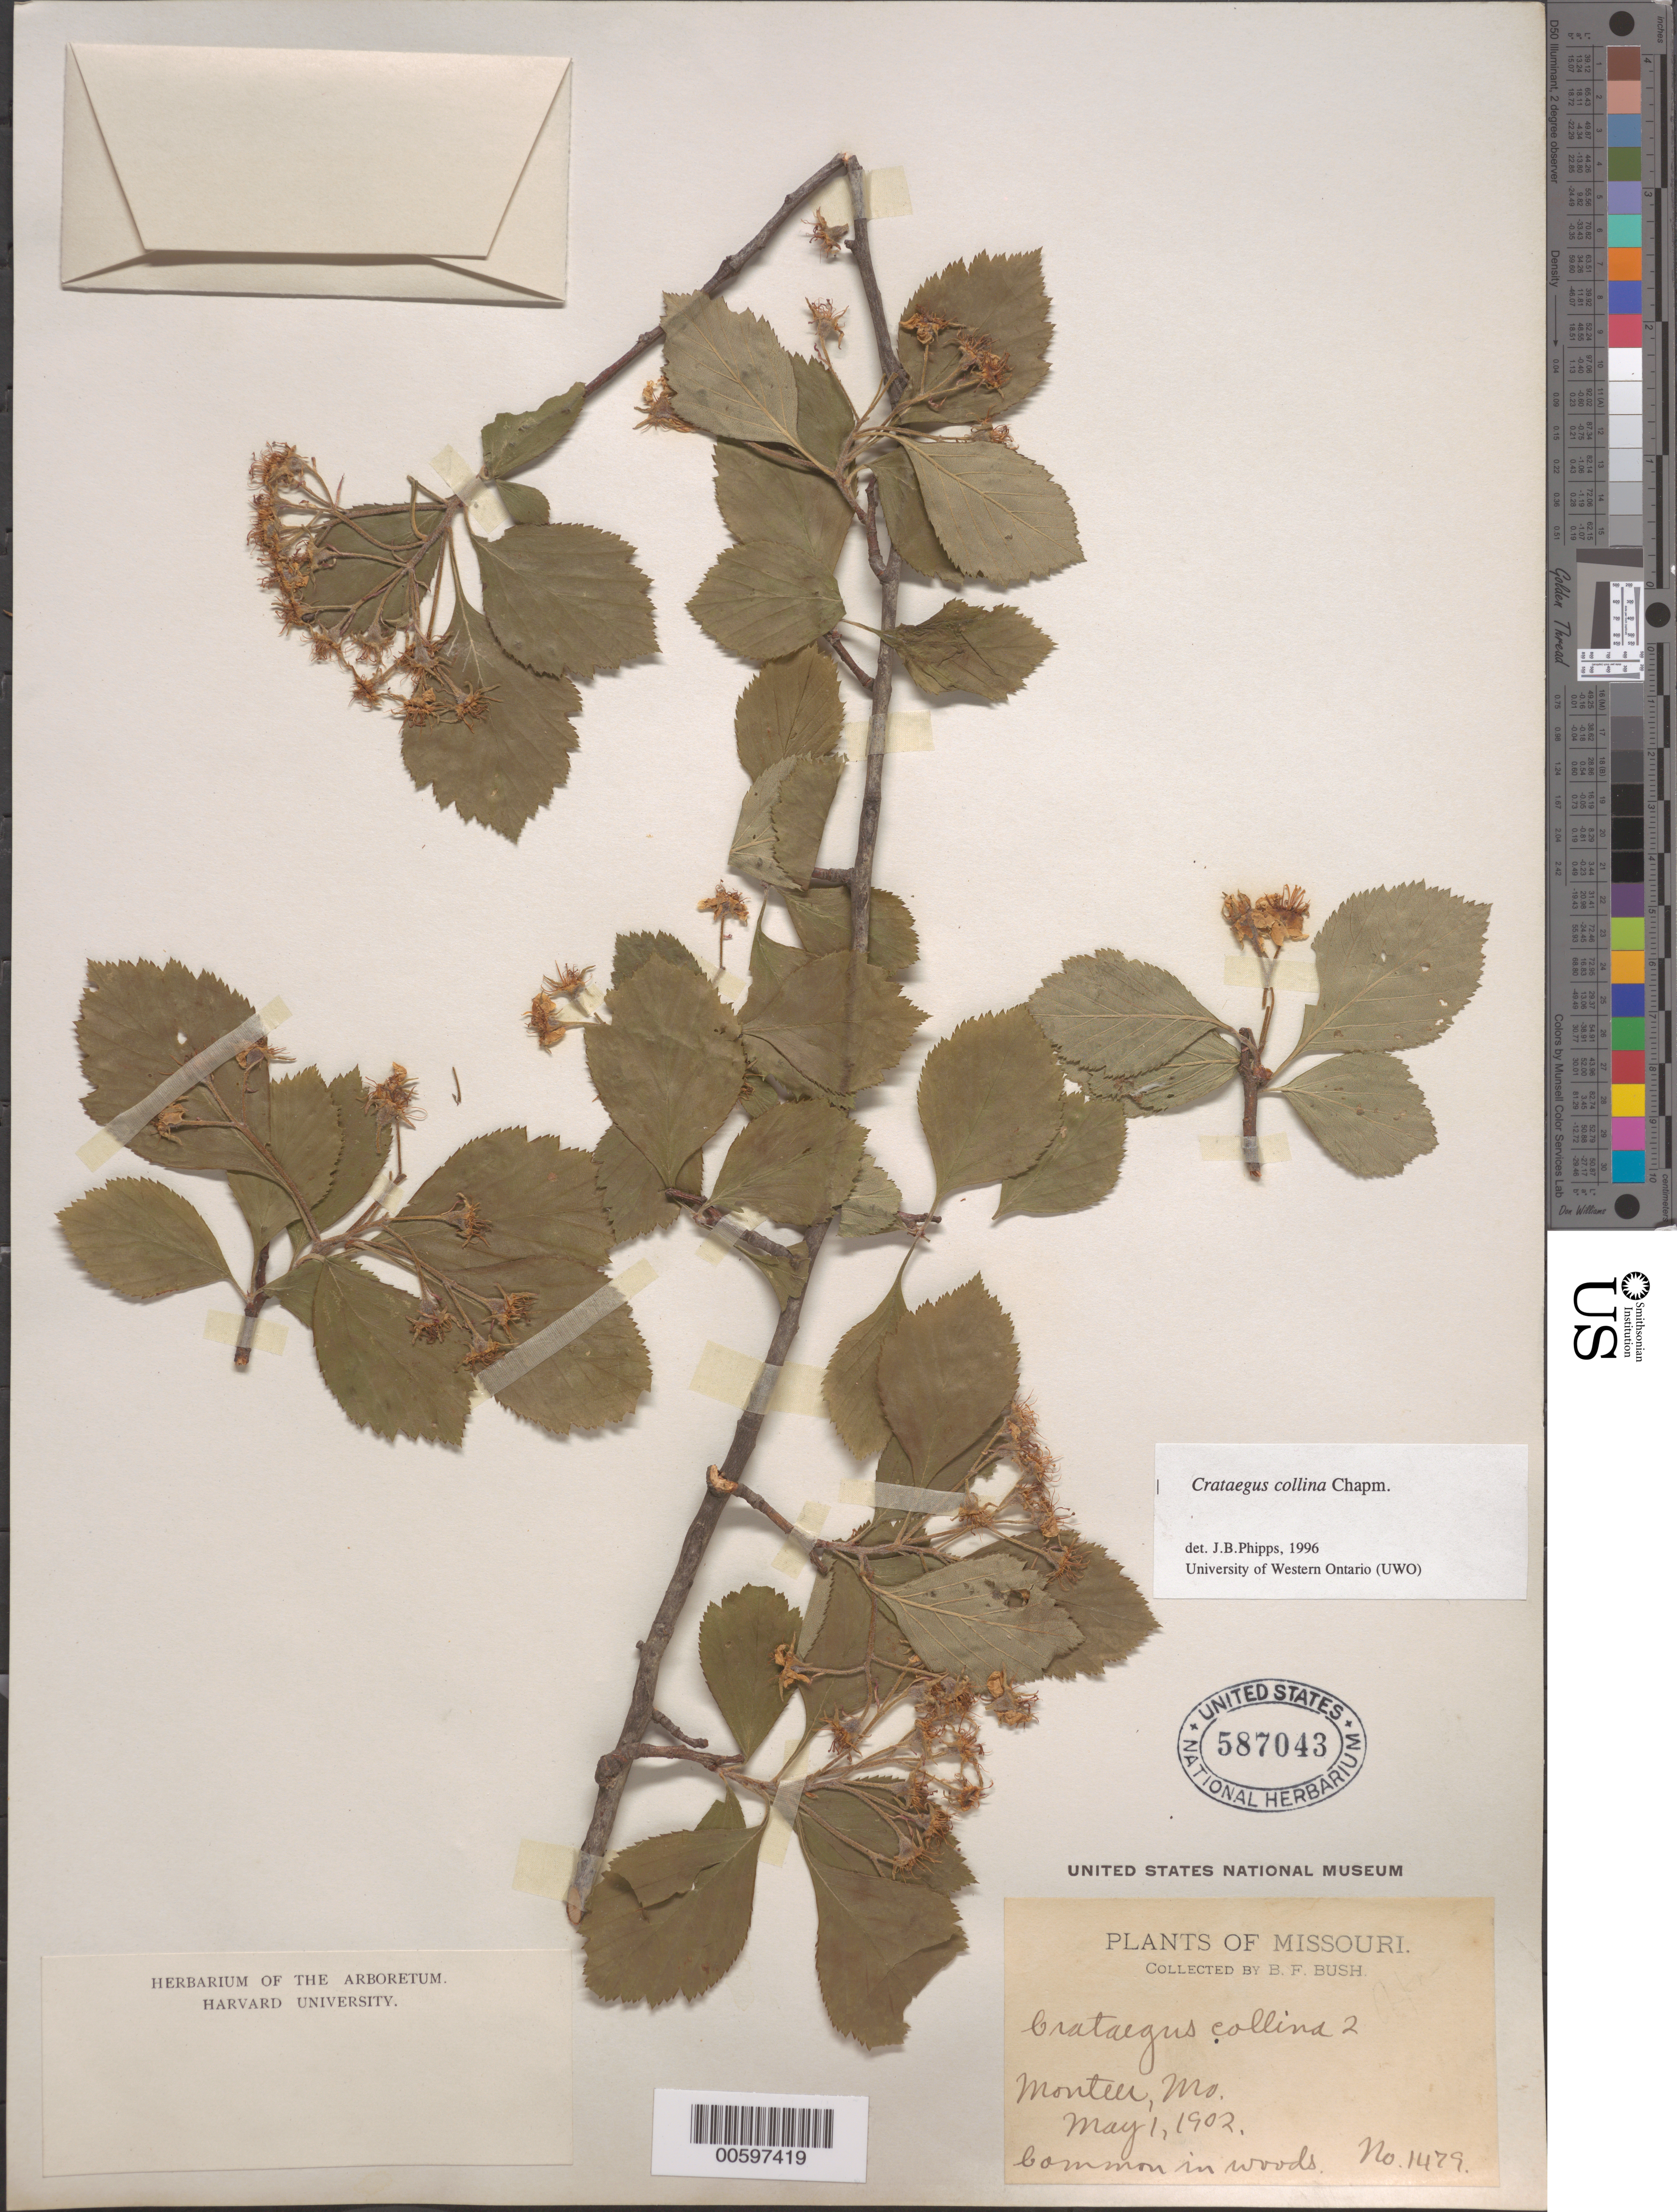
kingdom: Plantae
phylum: Tracheophyta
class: Magnoliopsida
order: Rosales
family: Rosaceae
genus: Crataegus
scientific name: Crataegus collina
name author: Chapm.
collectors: B. F. Bush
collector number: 1479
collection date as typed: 01 May 1902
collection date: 1902-05-01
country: United States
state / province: Missouri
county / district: Shannon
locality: Monteer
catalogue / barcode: US 587043